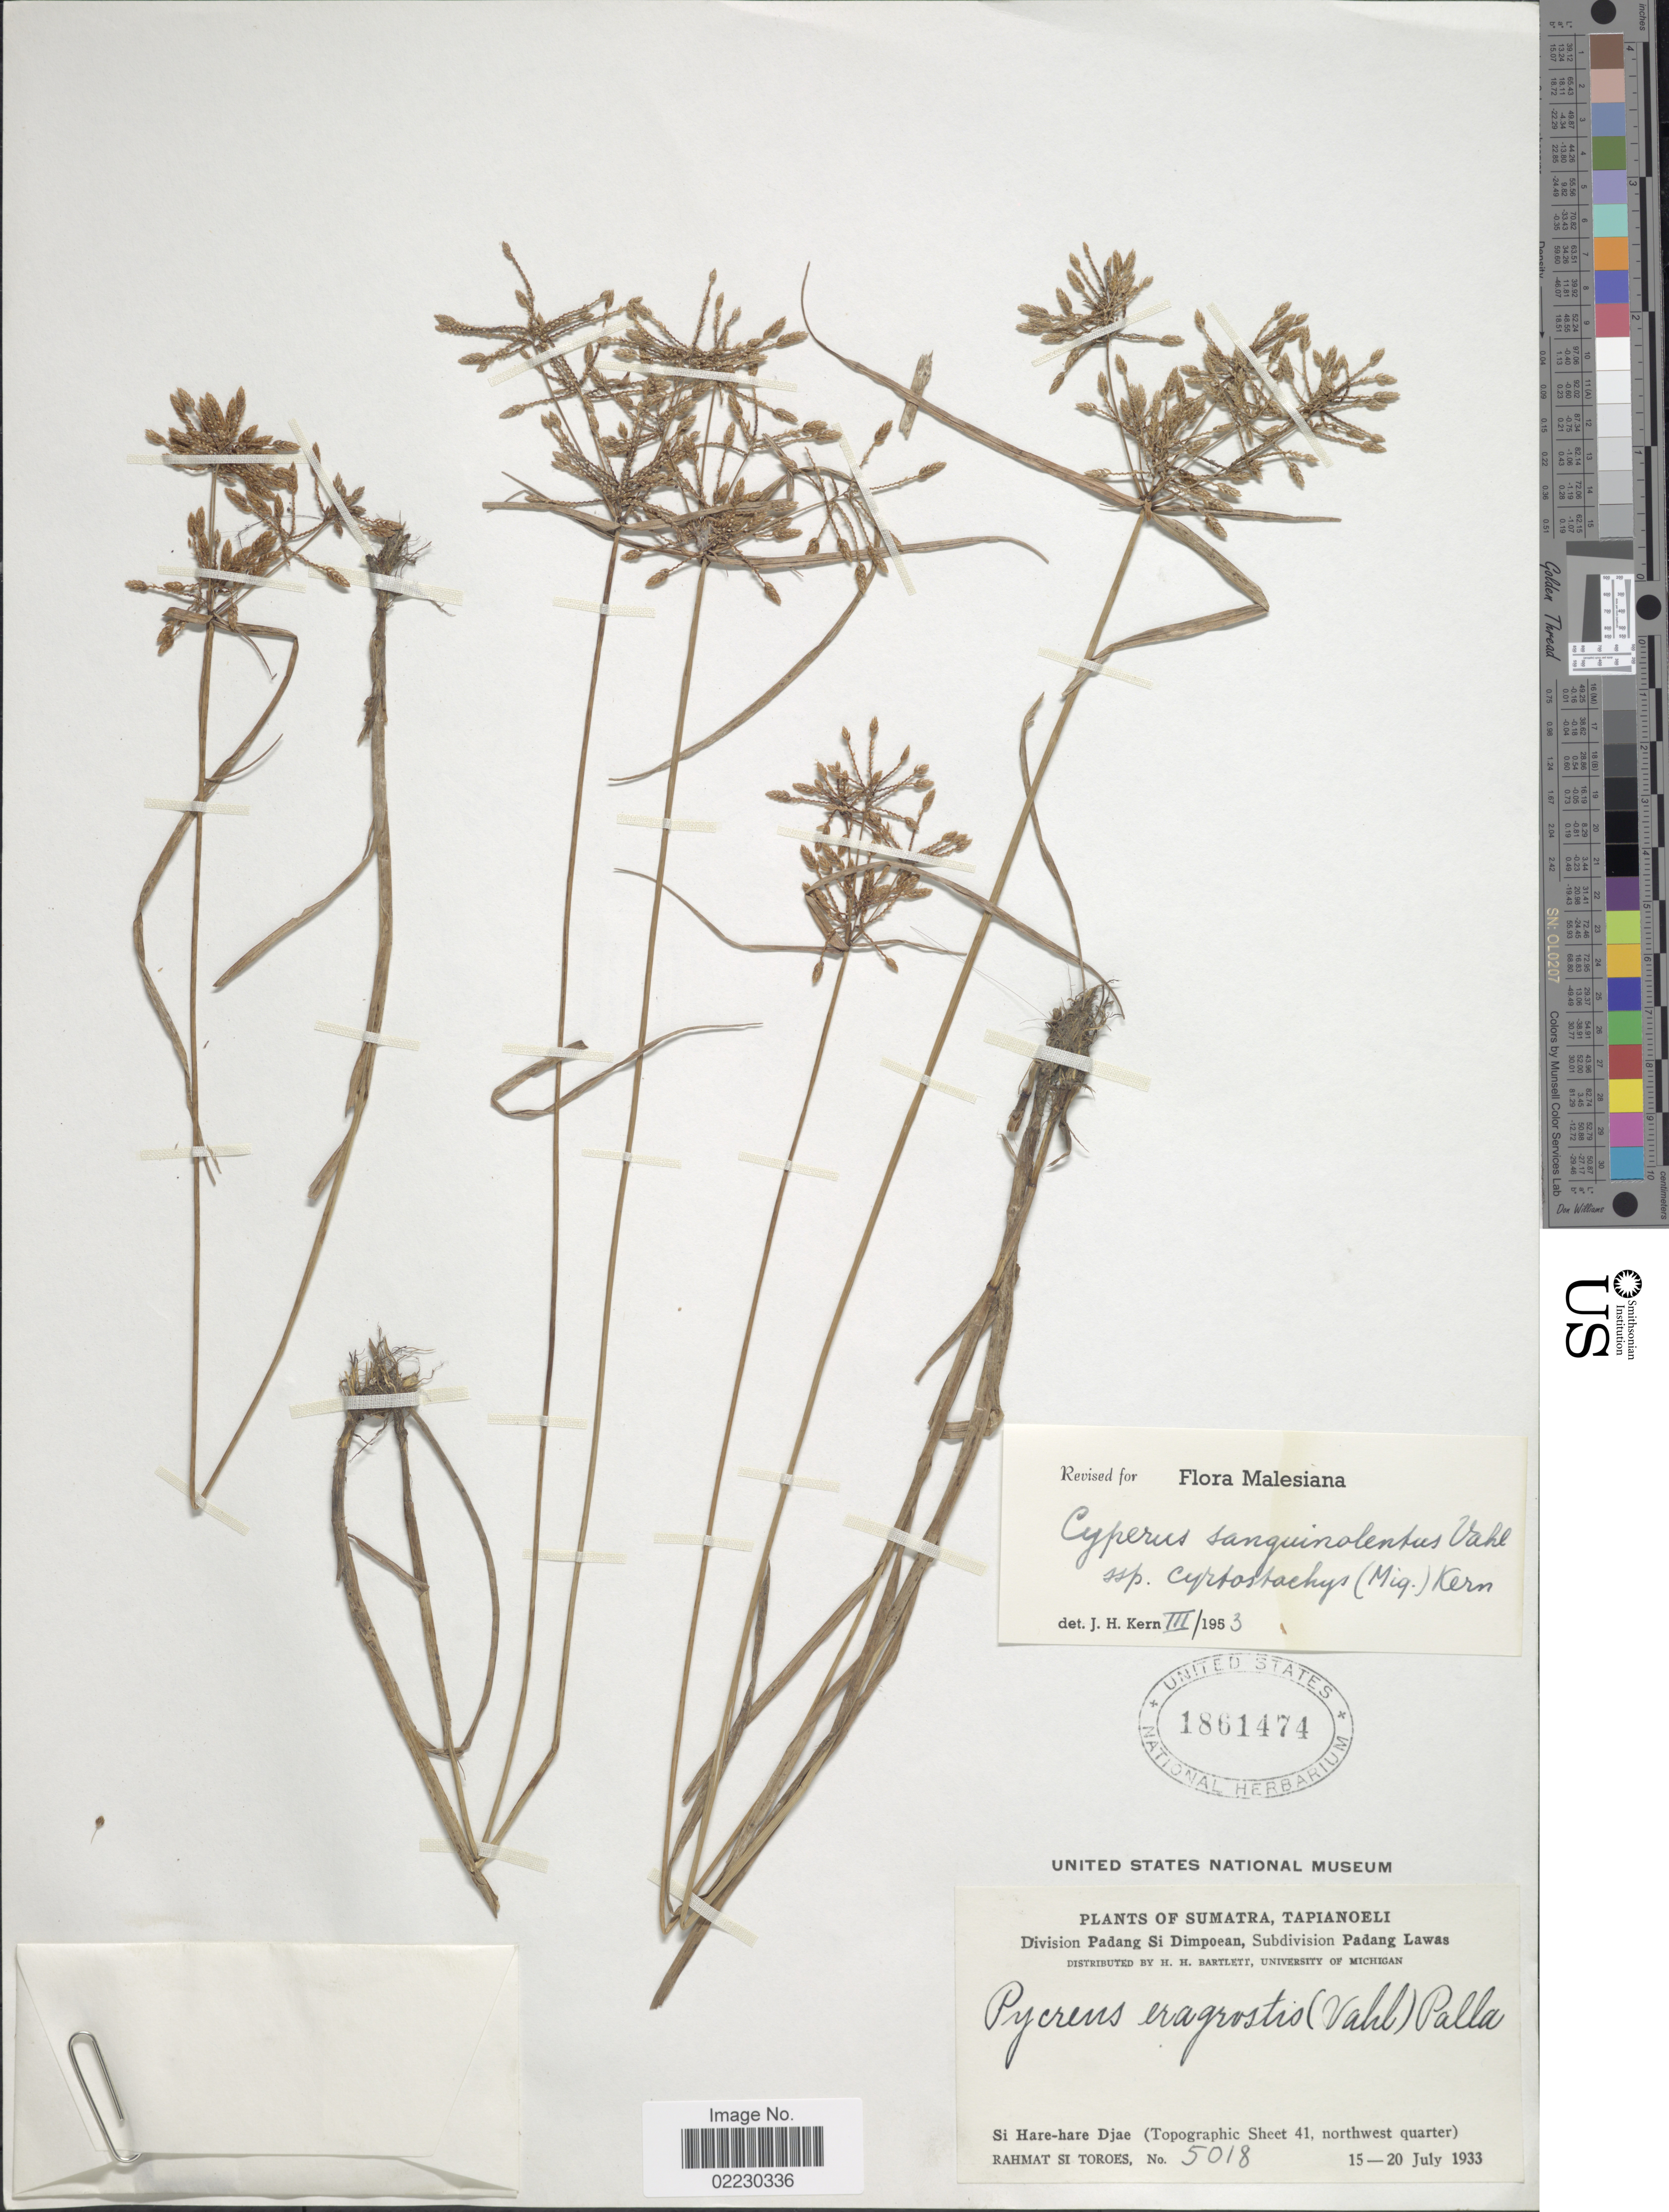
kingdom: Plantae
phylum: Tracheophyta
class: Liliopsida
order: Poales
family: Cyperaceae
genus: Cyperus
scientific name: Cyperus sanguinolentus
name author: Vahl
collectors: Rahmat Si Boeea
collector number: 5018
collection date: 1933-07-15/1933-07-20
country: Indonesia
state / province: Sumatra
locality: Tapianoeli, Si Hare-hare Djae (Topographic Sheet 41, northwest quarter), Subdivision Padang Lawas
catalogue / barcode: US 1861474